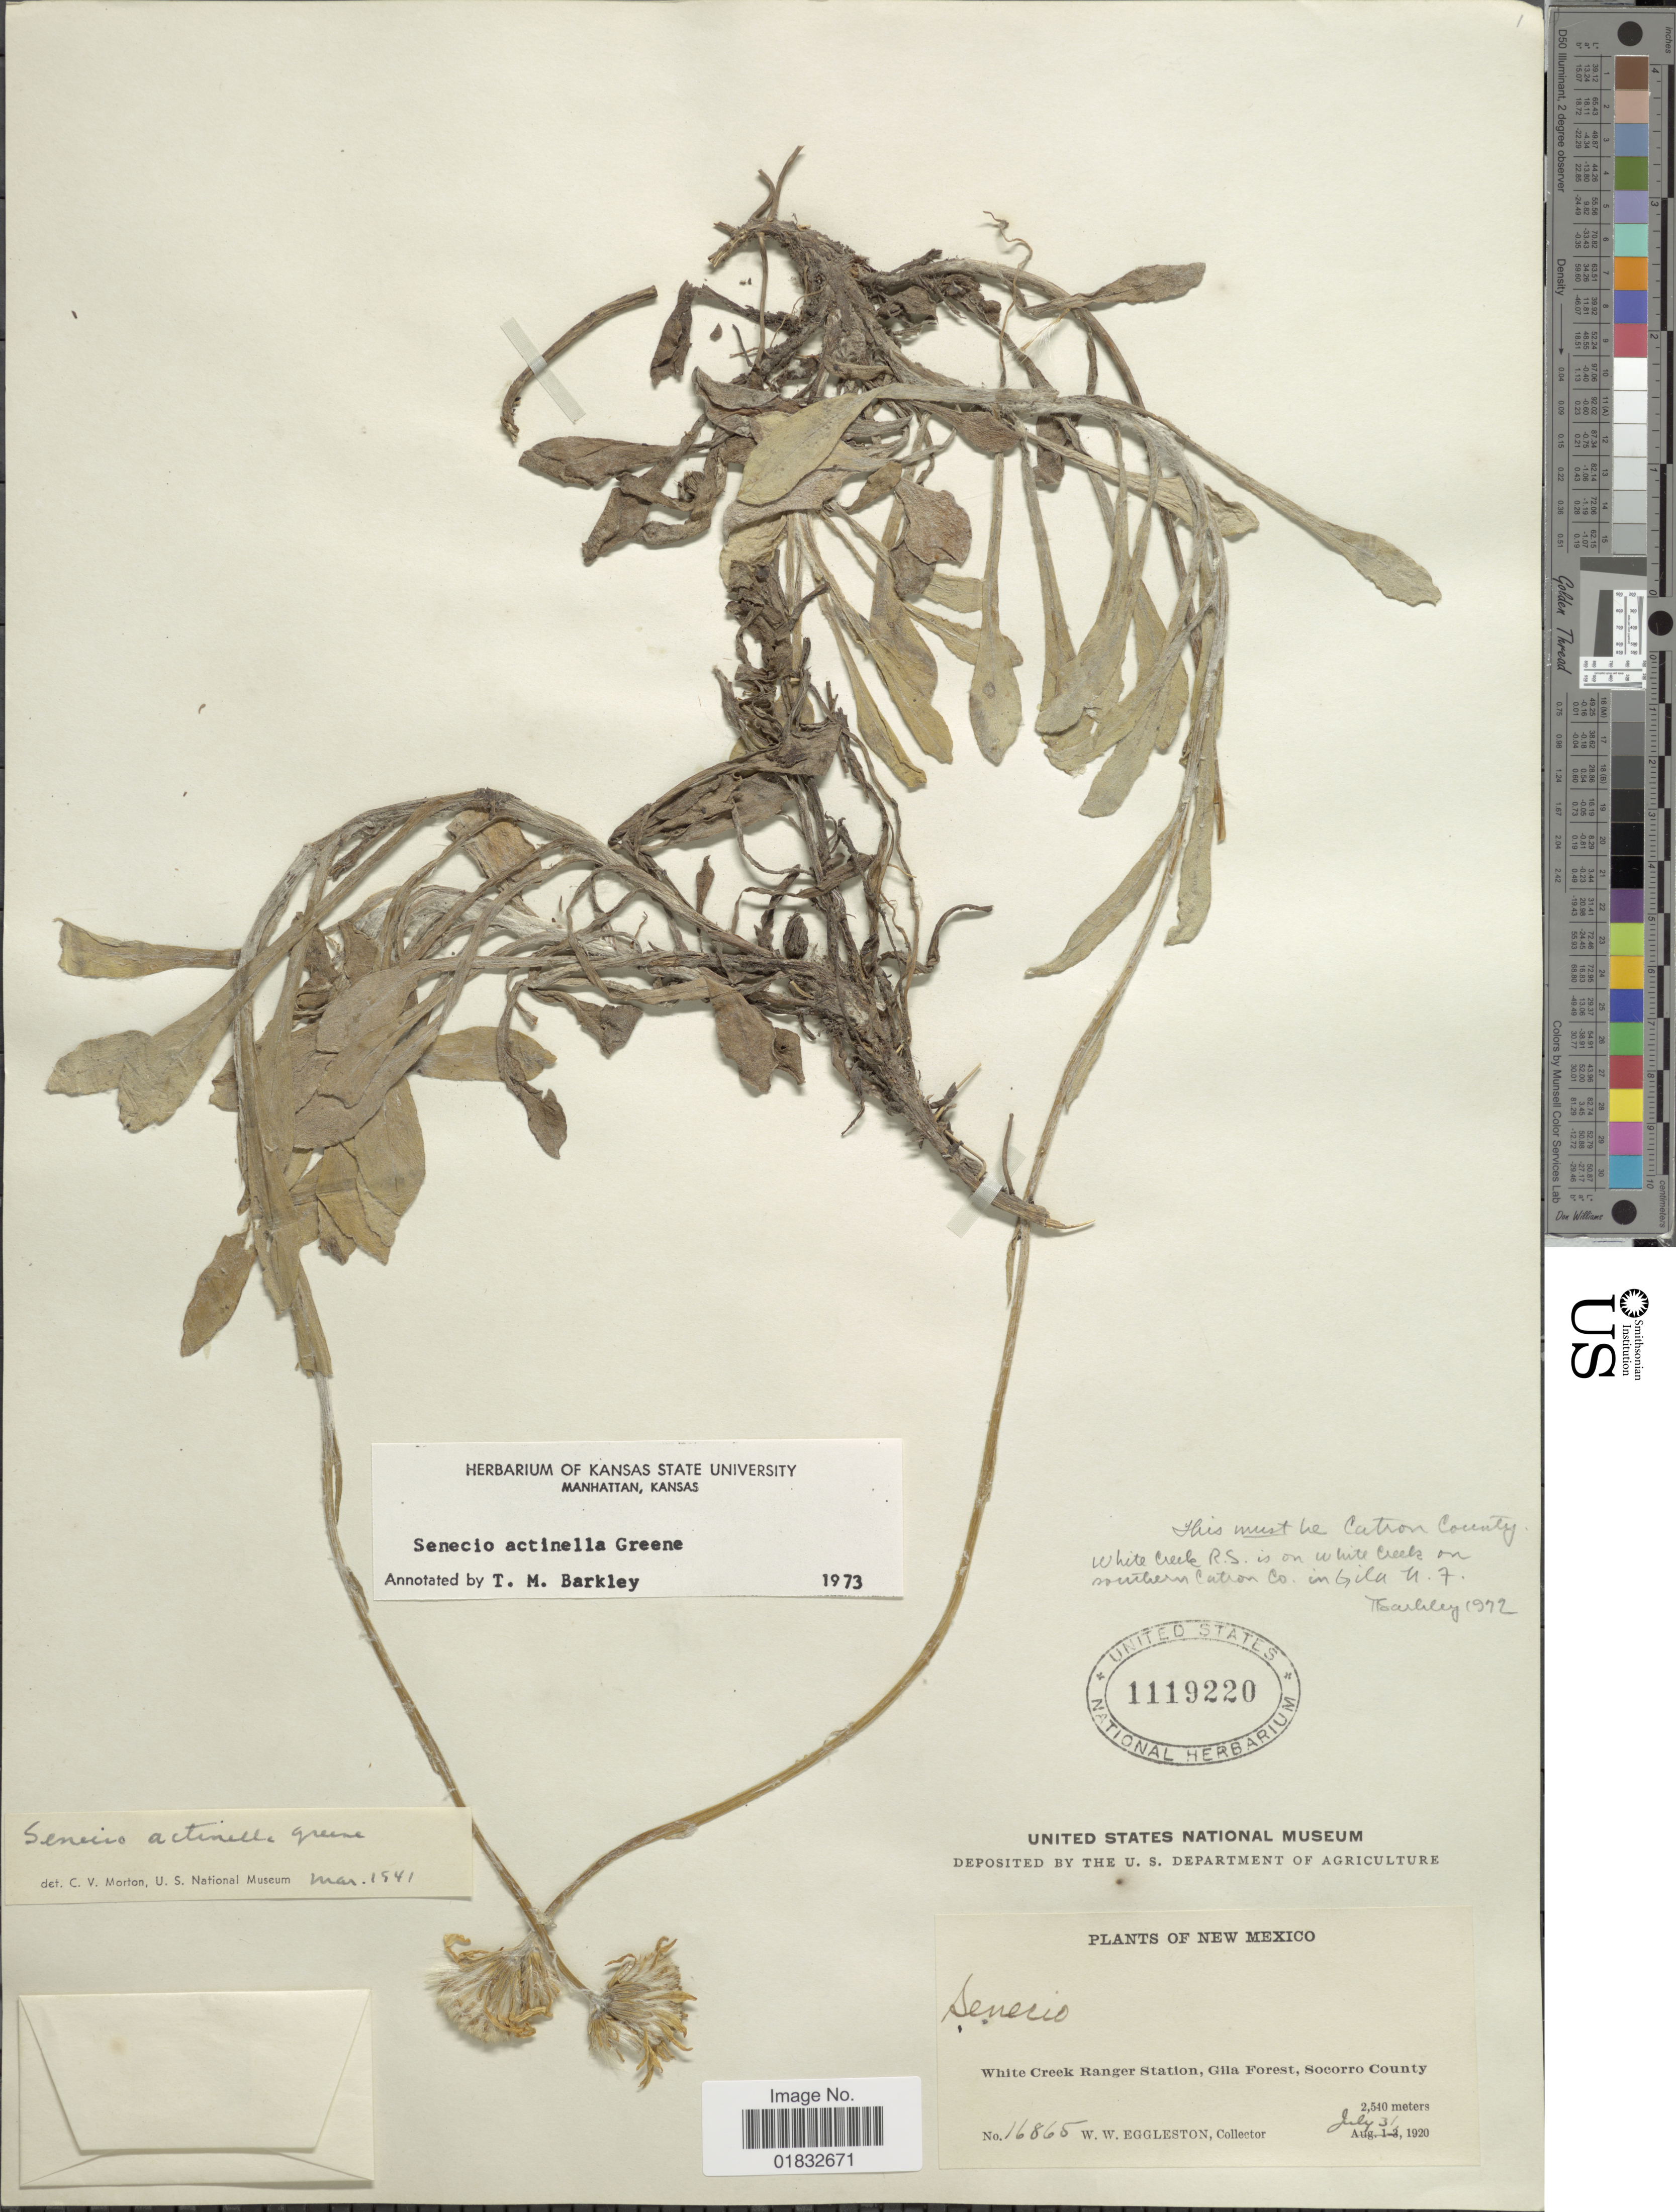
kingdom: Plantae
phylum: Tracheophyta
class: Magnoliopsida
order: Asterales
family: Asteraceae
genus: Senecio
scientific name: Senecio actinella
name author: Greene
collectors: W. W. Eggleston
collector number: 16865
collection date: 1920-07-31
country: United States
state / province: New Mexico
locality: White Creek Ranger Station, Gila Forest, Socorro County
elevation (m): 2540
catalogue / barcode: US 1119220